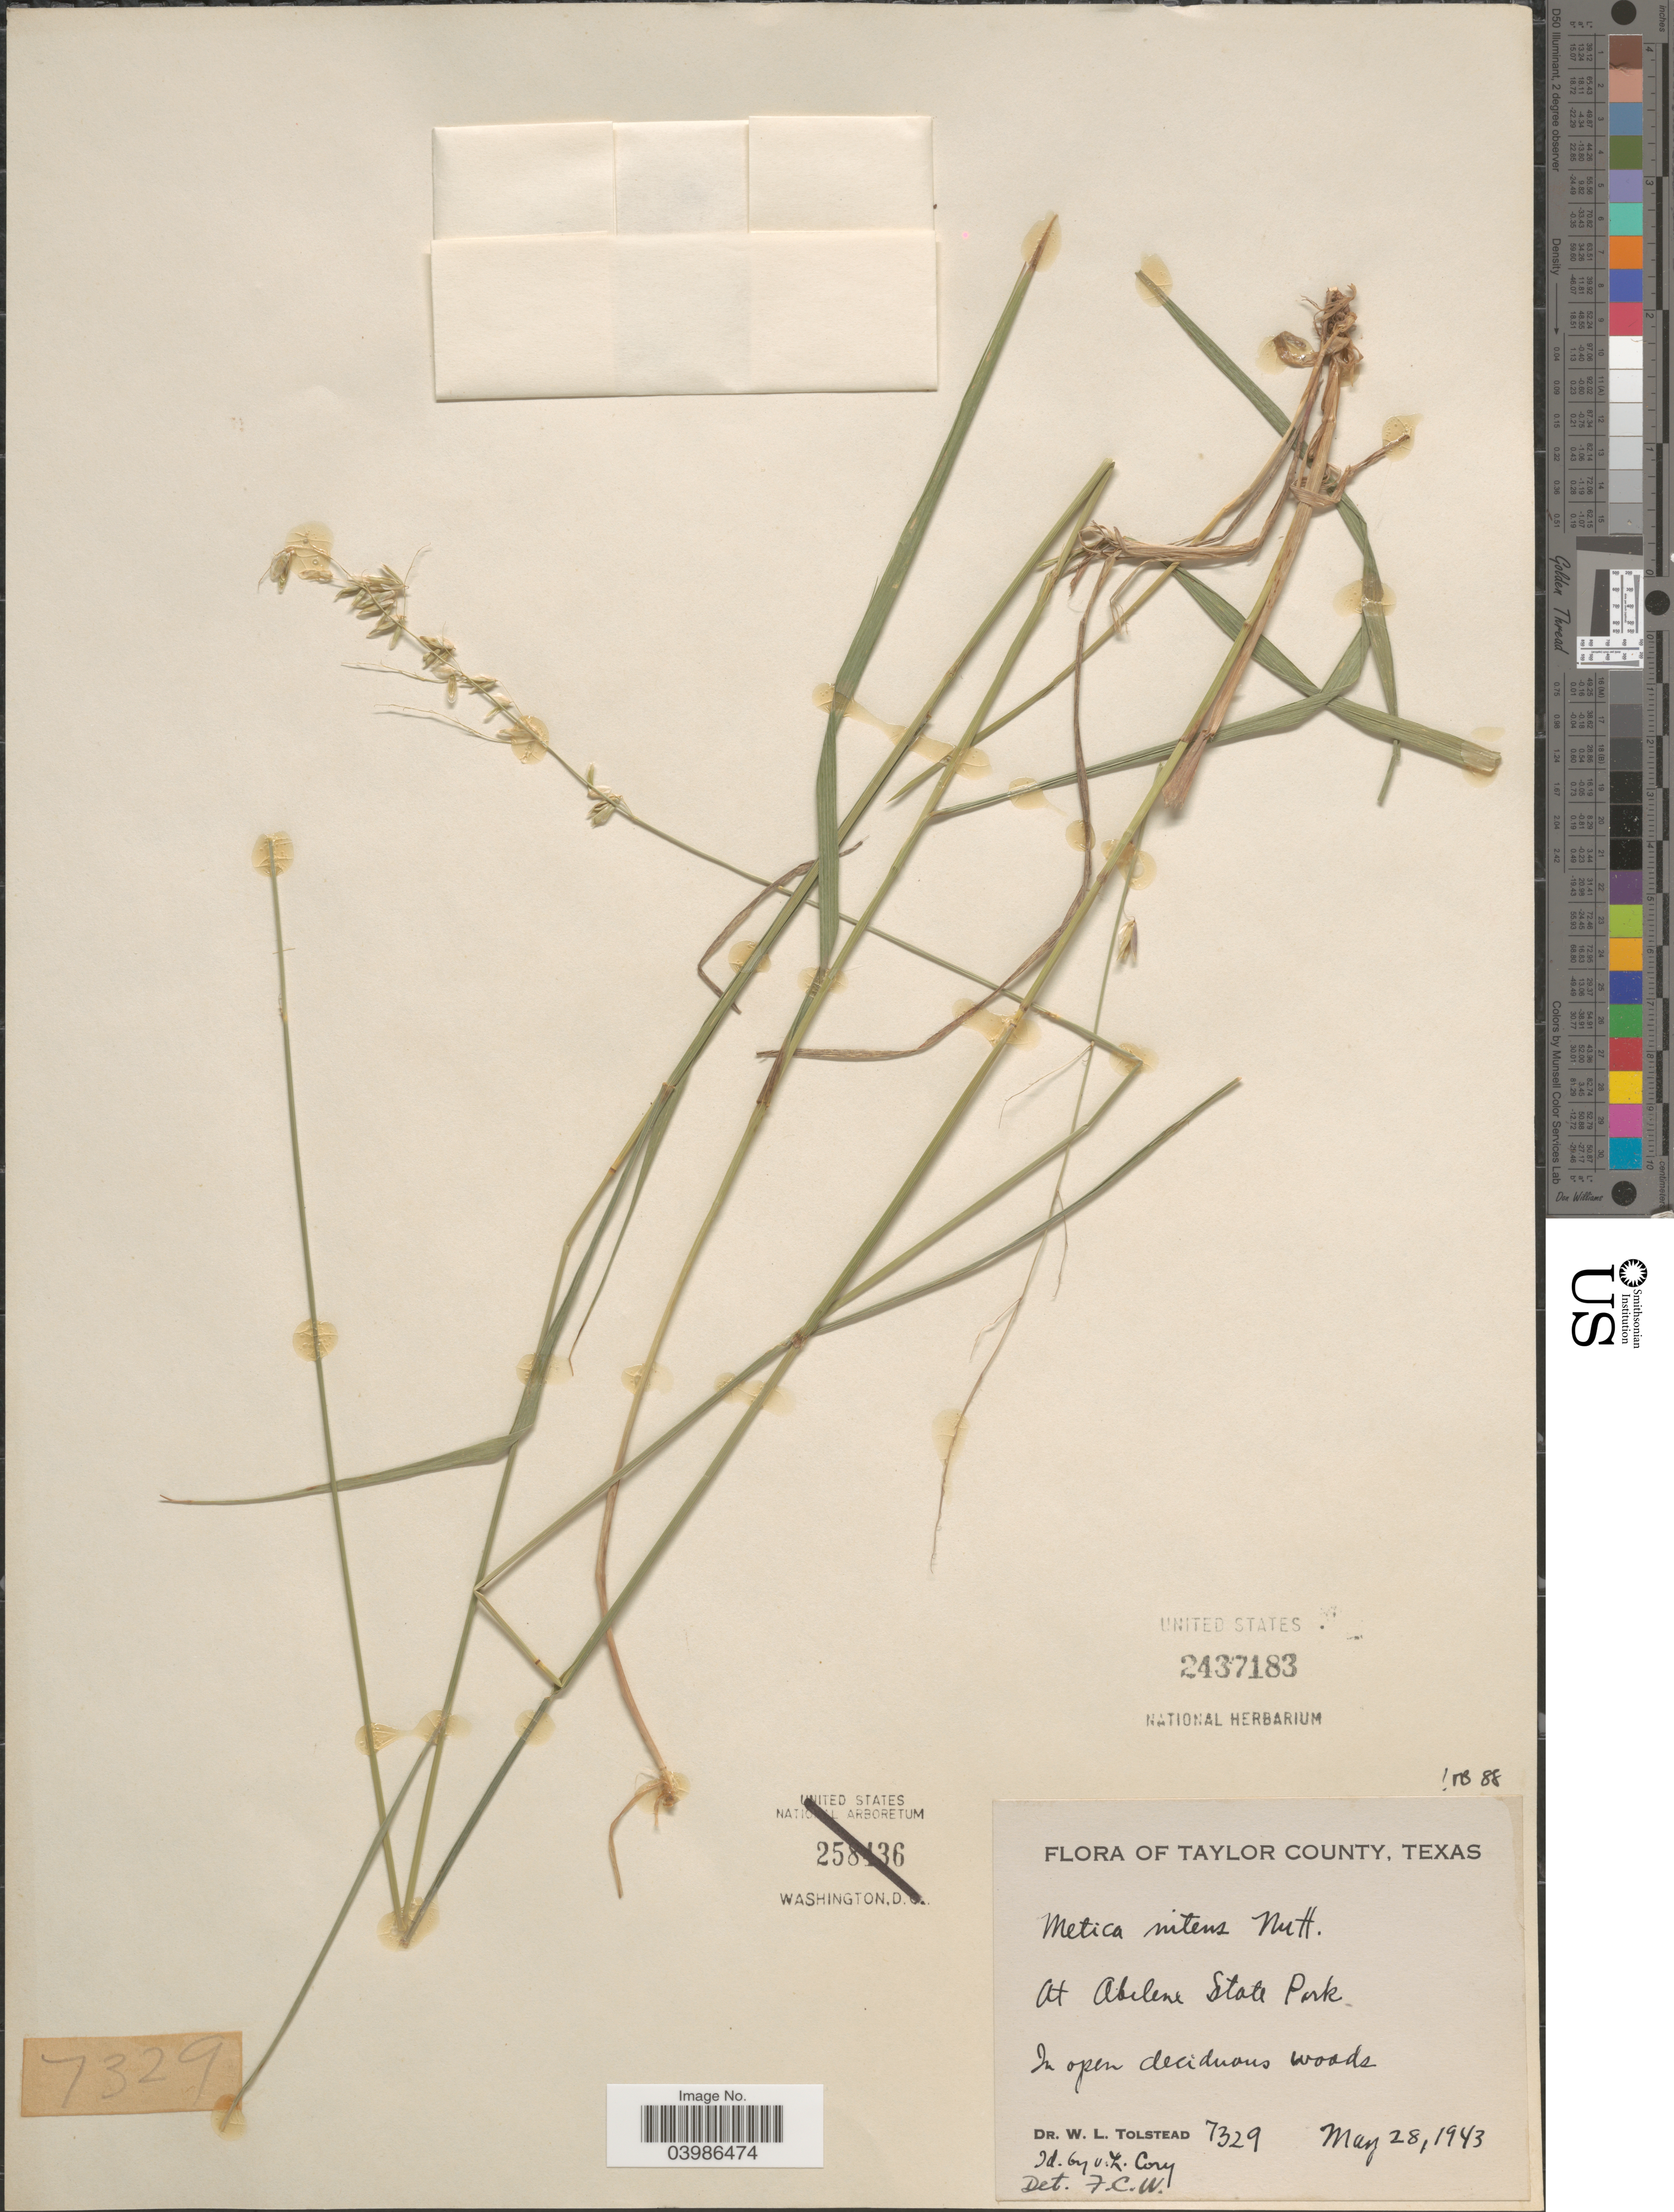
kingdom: Plantae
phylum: Tracheophyta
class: Liliopsida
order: Poales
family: Poaceae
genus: Melica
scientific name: Melica nitens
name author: (Scribn.) Nutt. ex Piper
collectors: W. Tolstead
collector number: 7329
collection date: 1943-05-28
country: United States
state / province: Texas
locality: Taylor County. At Abilene State Park.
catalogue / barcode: US 2437183